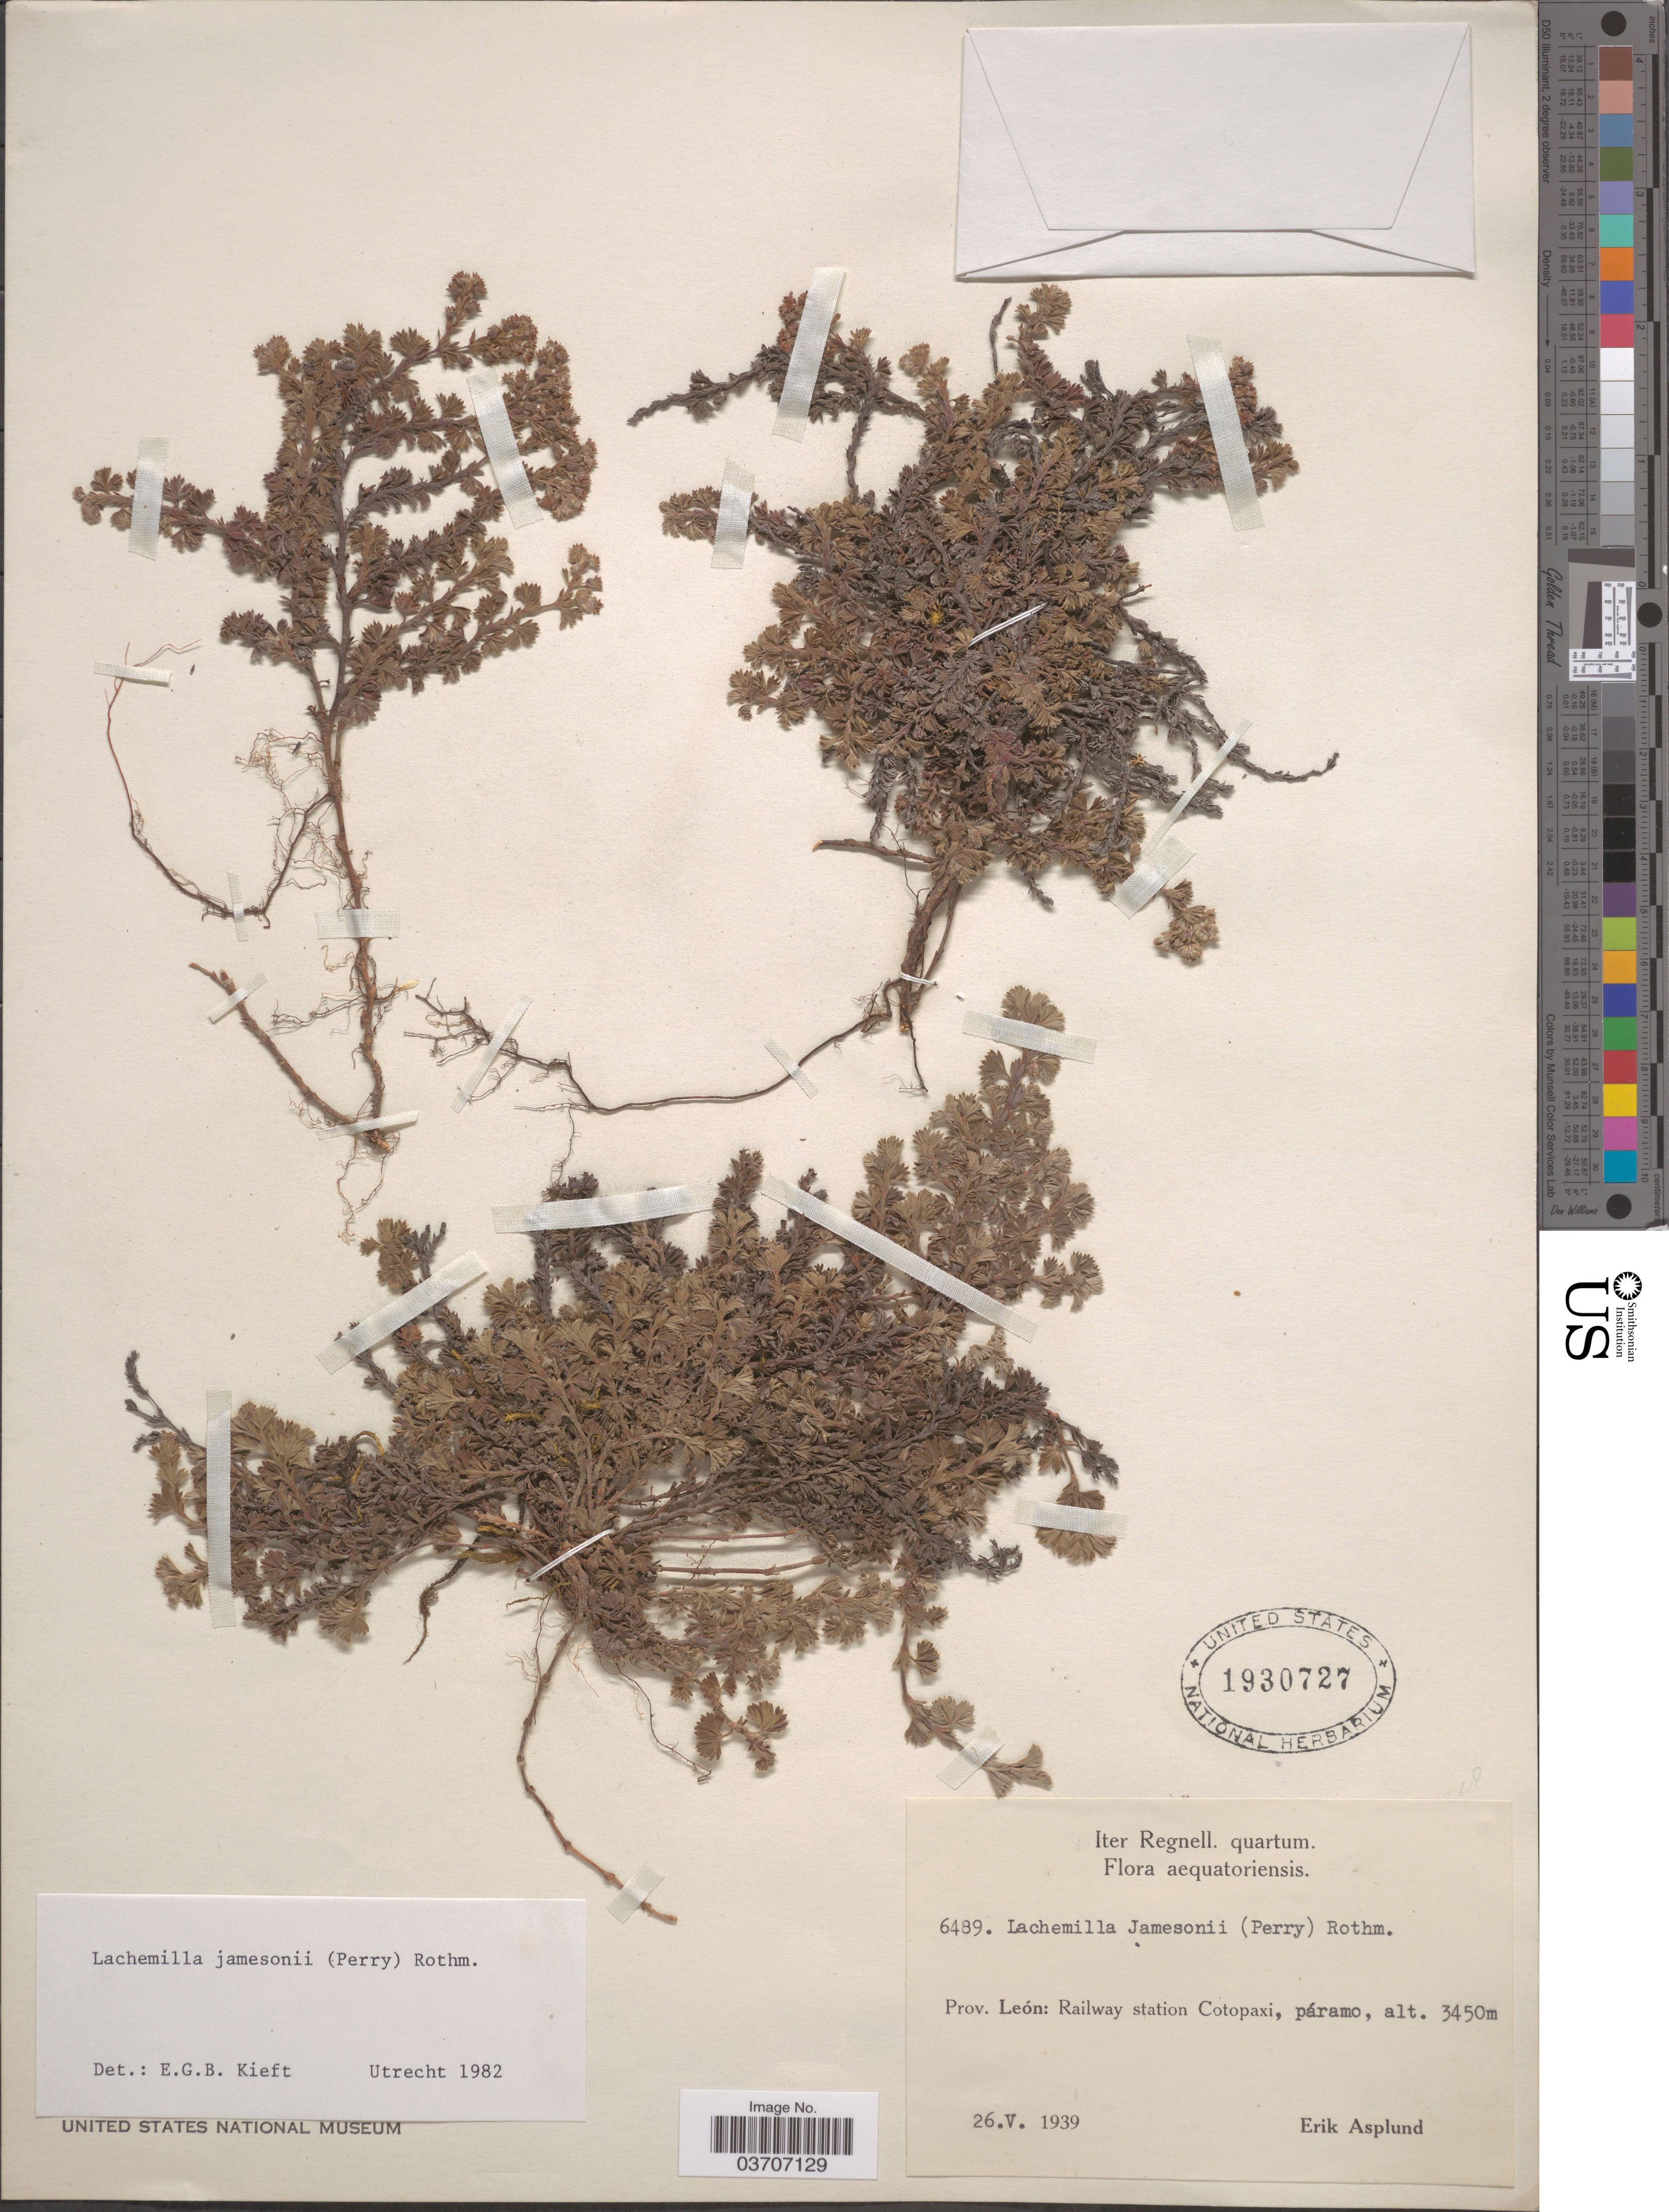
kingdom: Plantae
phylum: Tracheophyta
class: Magnoliopsida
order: Rosales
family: Rosaceae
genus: Lachemilla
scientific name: Lachemilla jamesonii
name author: (L.M. Perry) Rothm.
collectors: E. Asplund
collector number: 6489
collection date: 1939-05-26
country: Ecuador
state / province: Cotopaxi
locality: Regnell. quartum. Aequatoriensis. Prov. León: Railway station Cotopaxi.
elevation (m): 3450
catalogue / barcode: US 1930727